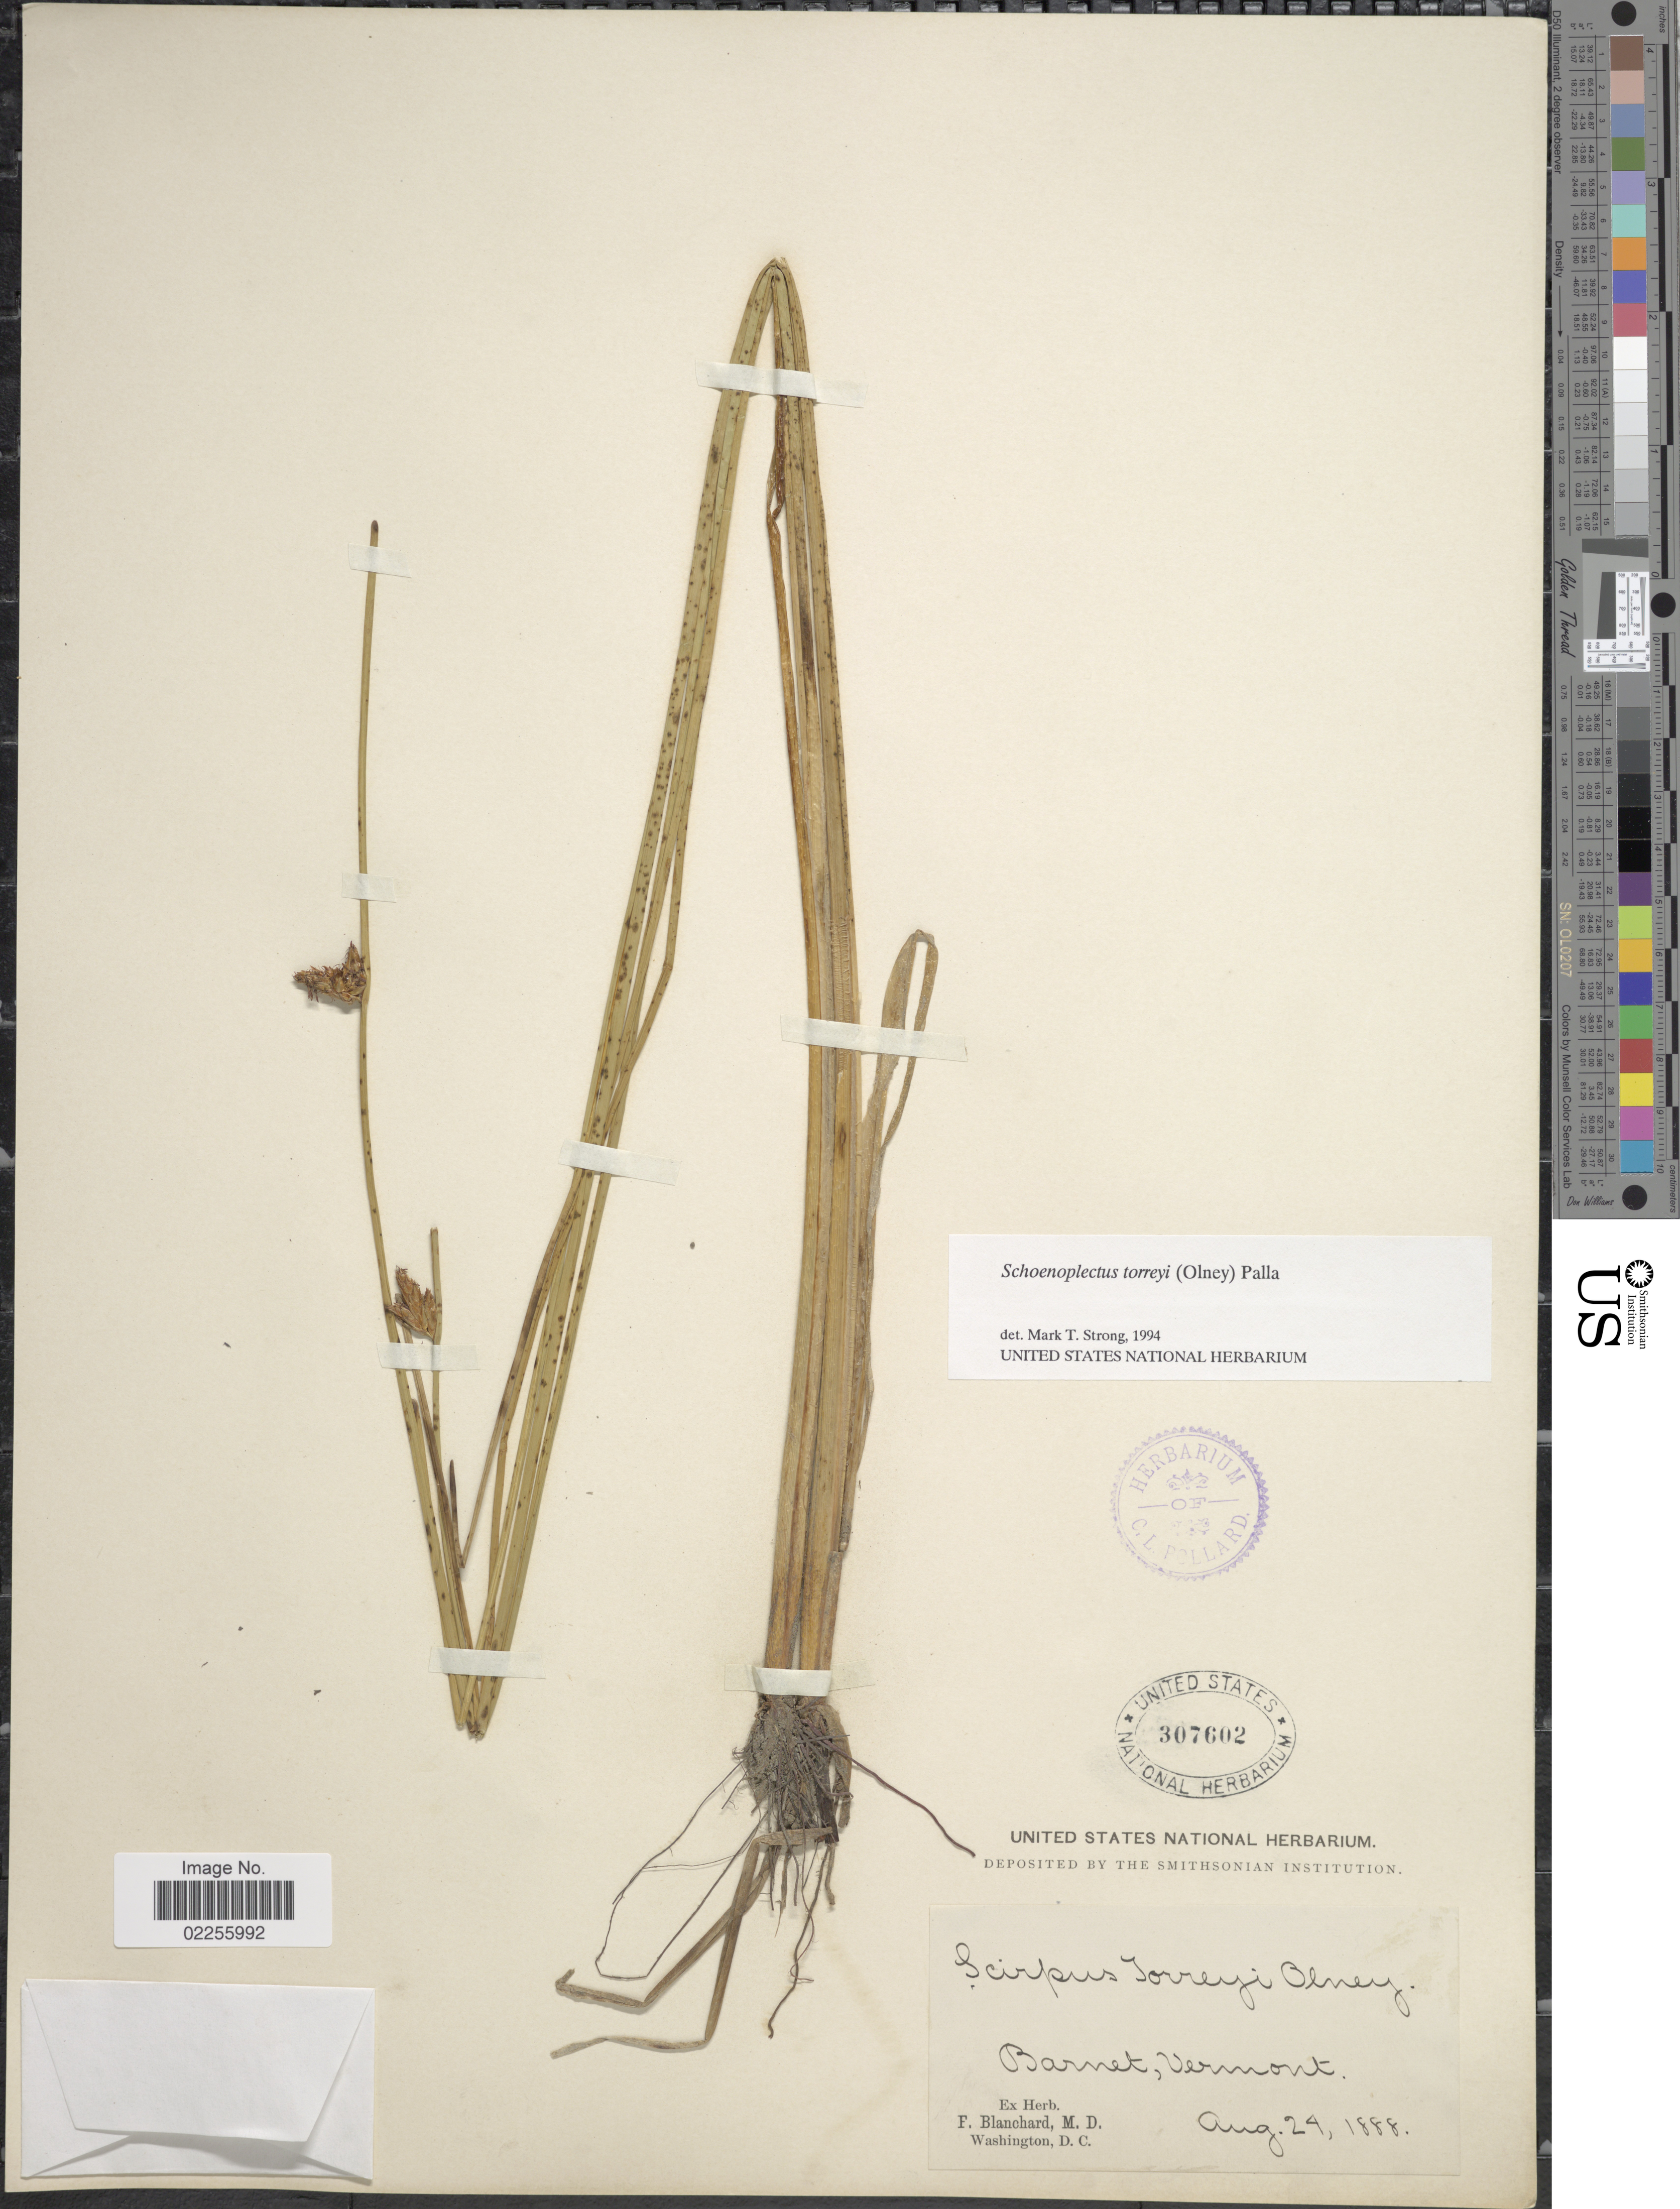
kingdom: Plantae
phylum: Tracheophyta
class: Liliopsida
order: Poales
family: Cyperaceae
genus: Schoenoplectus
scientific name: Schoenoplectus torreyi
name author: (Olney) Palla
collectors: ex herb. F. Blanchard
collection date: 1888-08-24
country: United States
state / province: Vermont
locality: Barnet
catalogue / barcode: US 307602